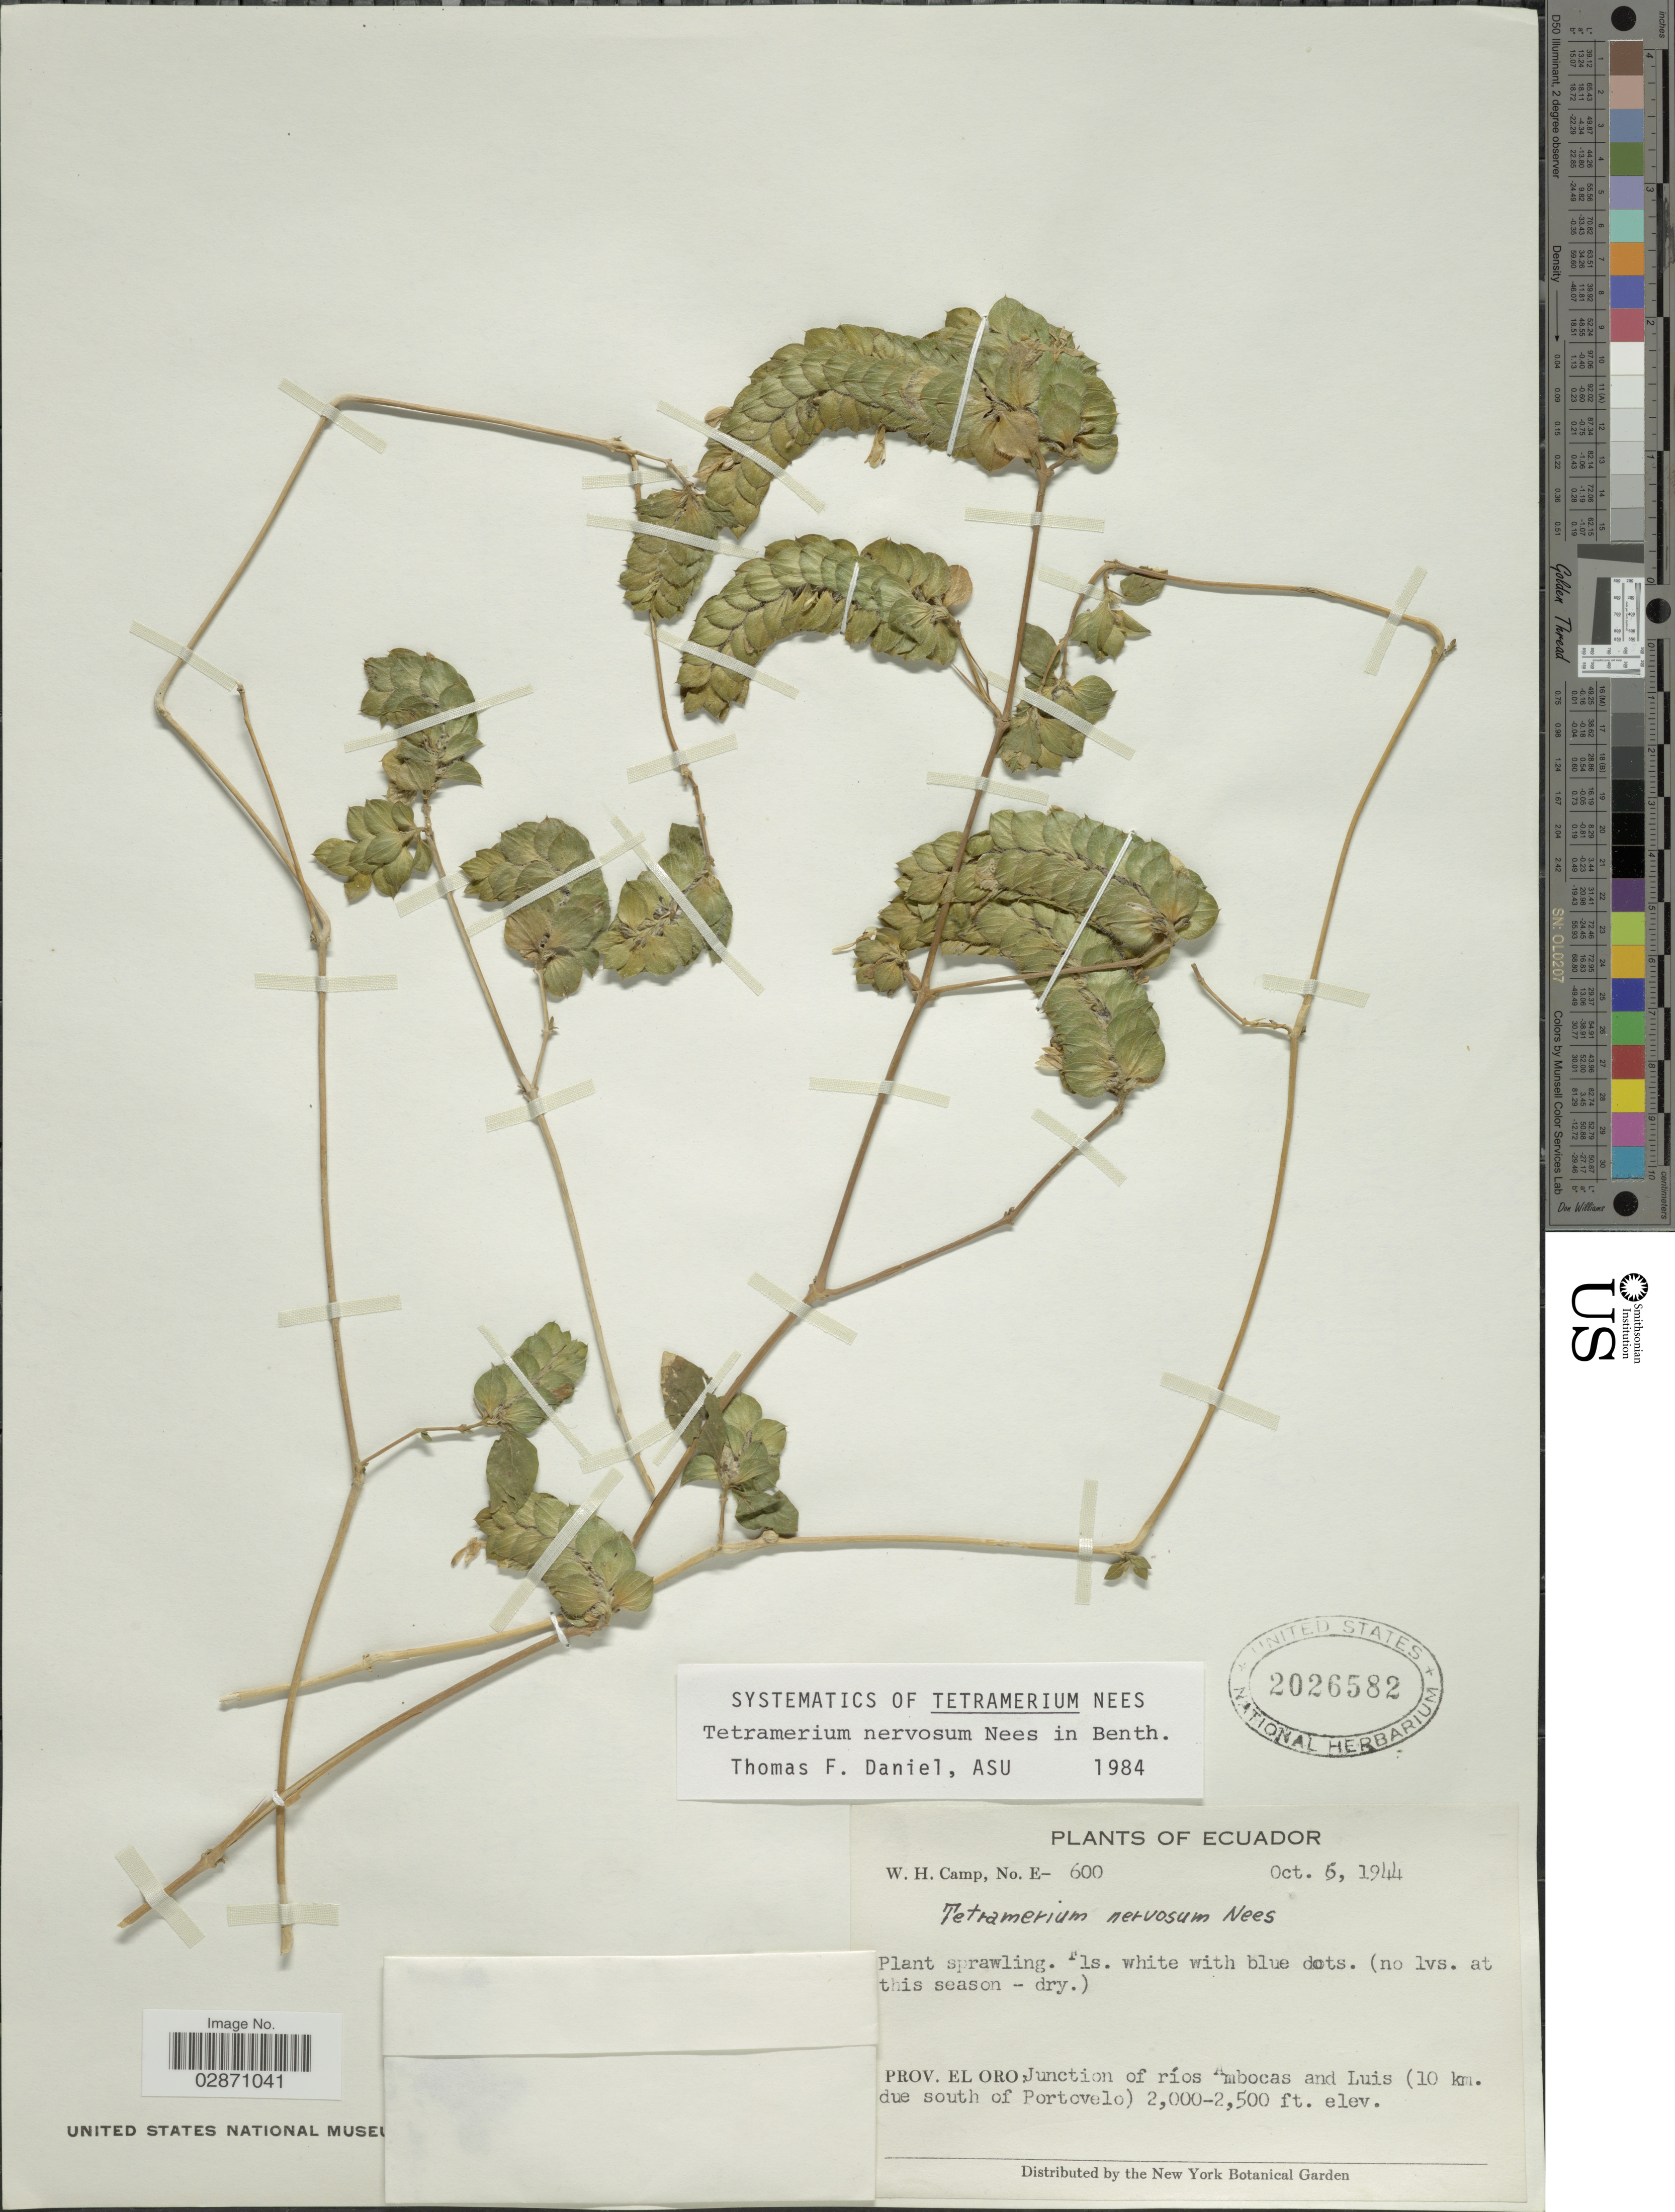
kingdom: Plantae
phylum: Tracheophyta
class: Magnoliopsida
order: Lamiales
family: Acanthaceae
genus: Tetramerium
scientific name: Tetramerium nervosum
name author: Nees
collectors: W. H. Camp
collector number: E-600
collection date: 1944-10-06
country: Ecuador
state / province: El Oro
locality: Junction of ríos Ambocas and Luis (10 km. due south of Portovelo).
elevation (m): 610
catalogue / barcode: US 2026582